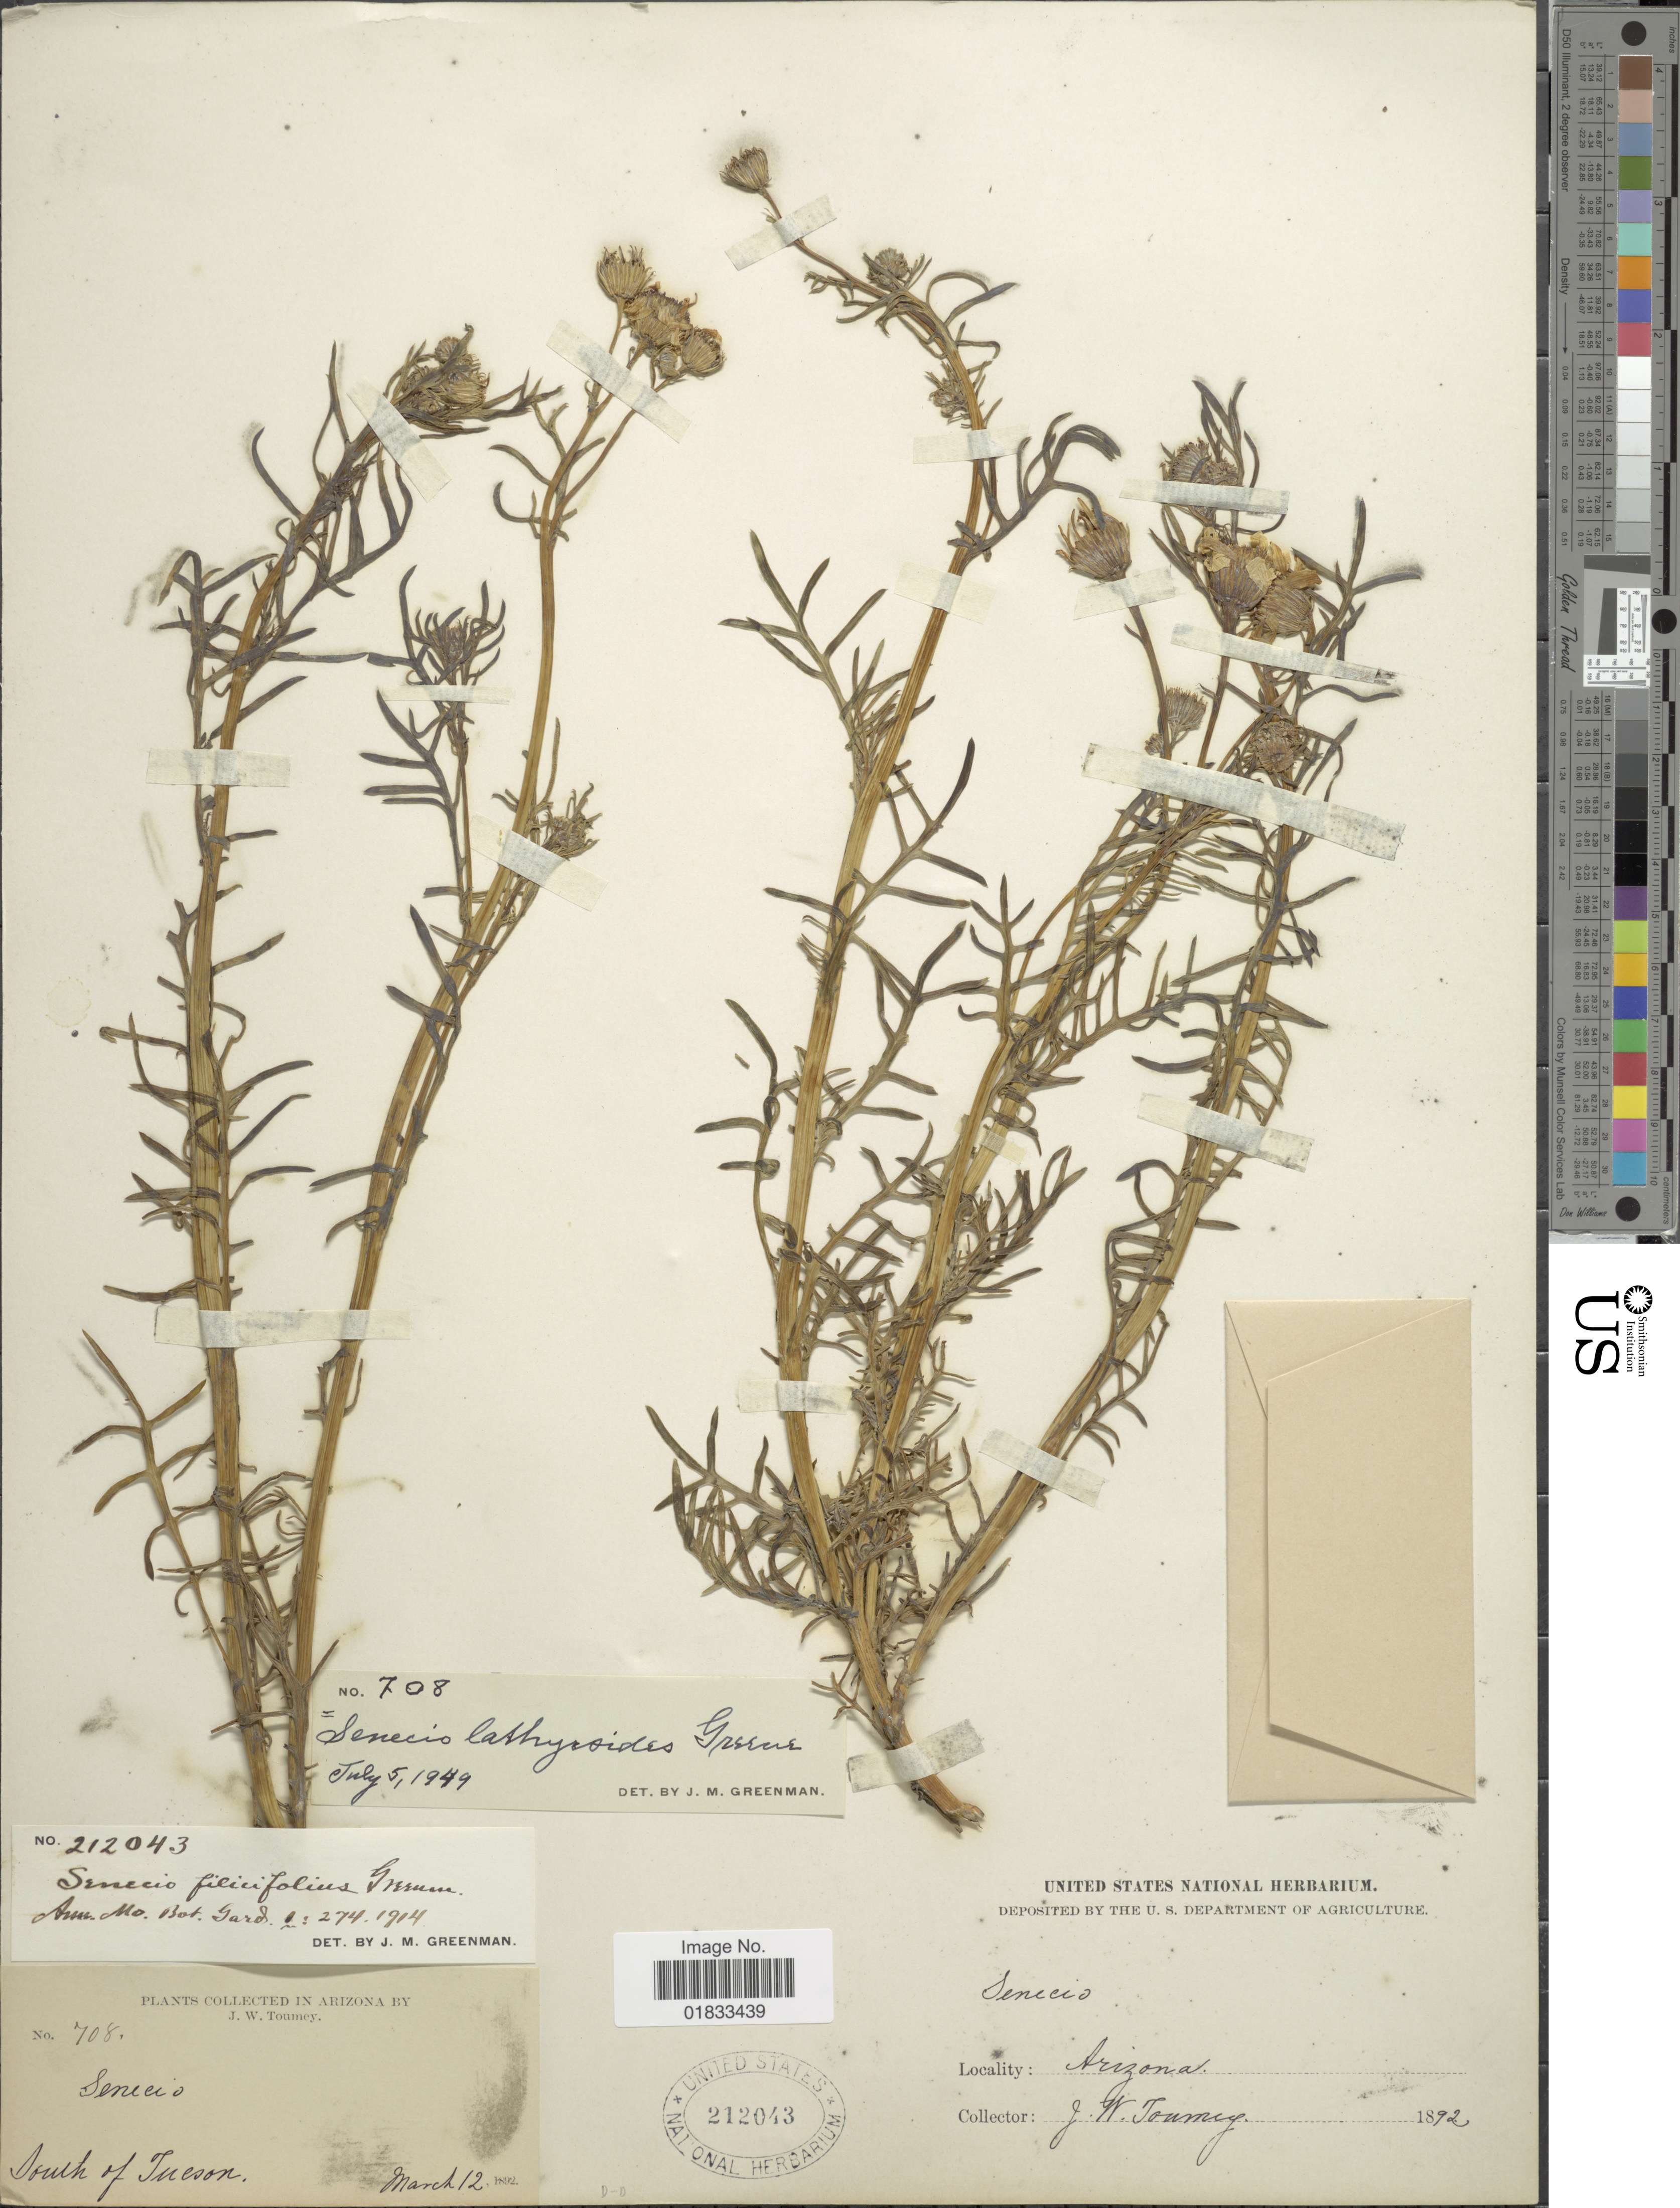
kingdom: Plantae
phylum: Tracheophyta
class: Magnoliopsida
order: Asterales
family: Asteraceae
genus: Senecio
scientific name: Senecio flaccidus var. douglasii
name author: (DC.) B.L. Turner & T.M. Barkley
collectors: J. W. Toumey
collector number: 708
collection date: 1892-03-12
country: United States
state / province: Arizona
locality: South of Tucson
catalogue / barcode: US 212043